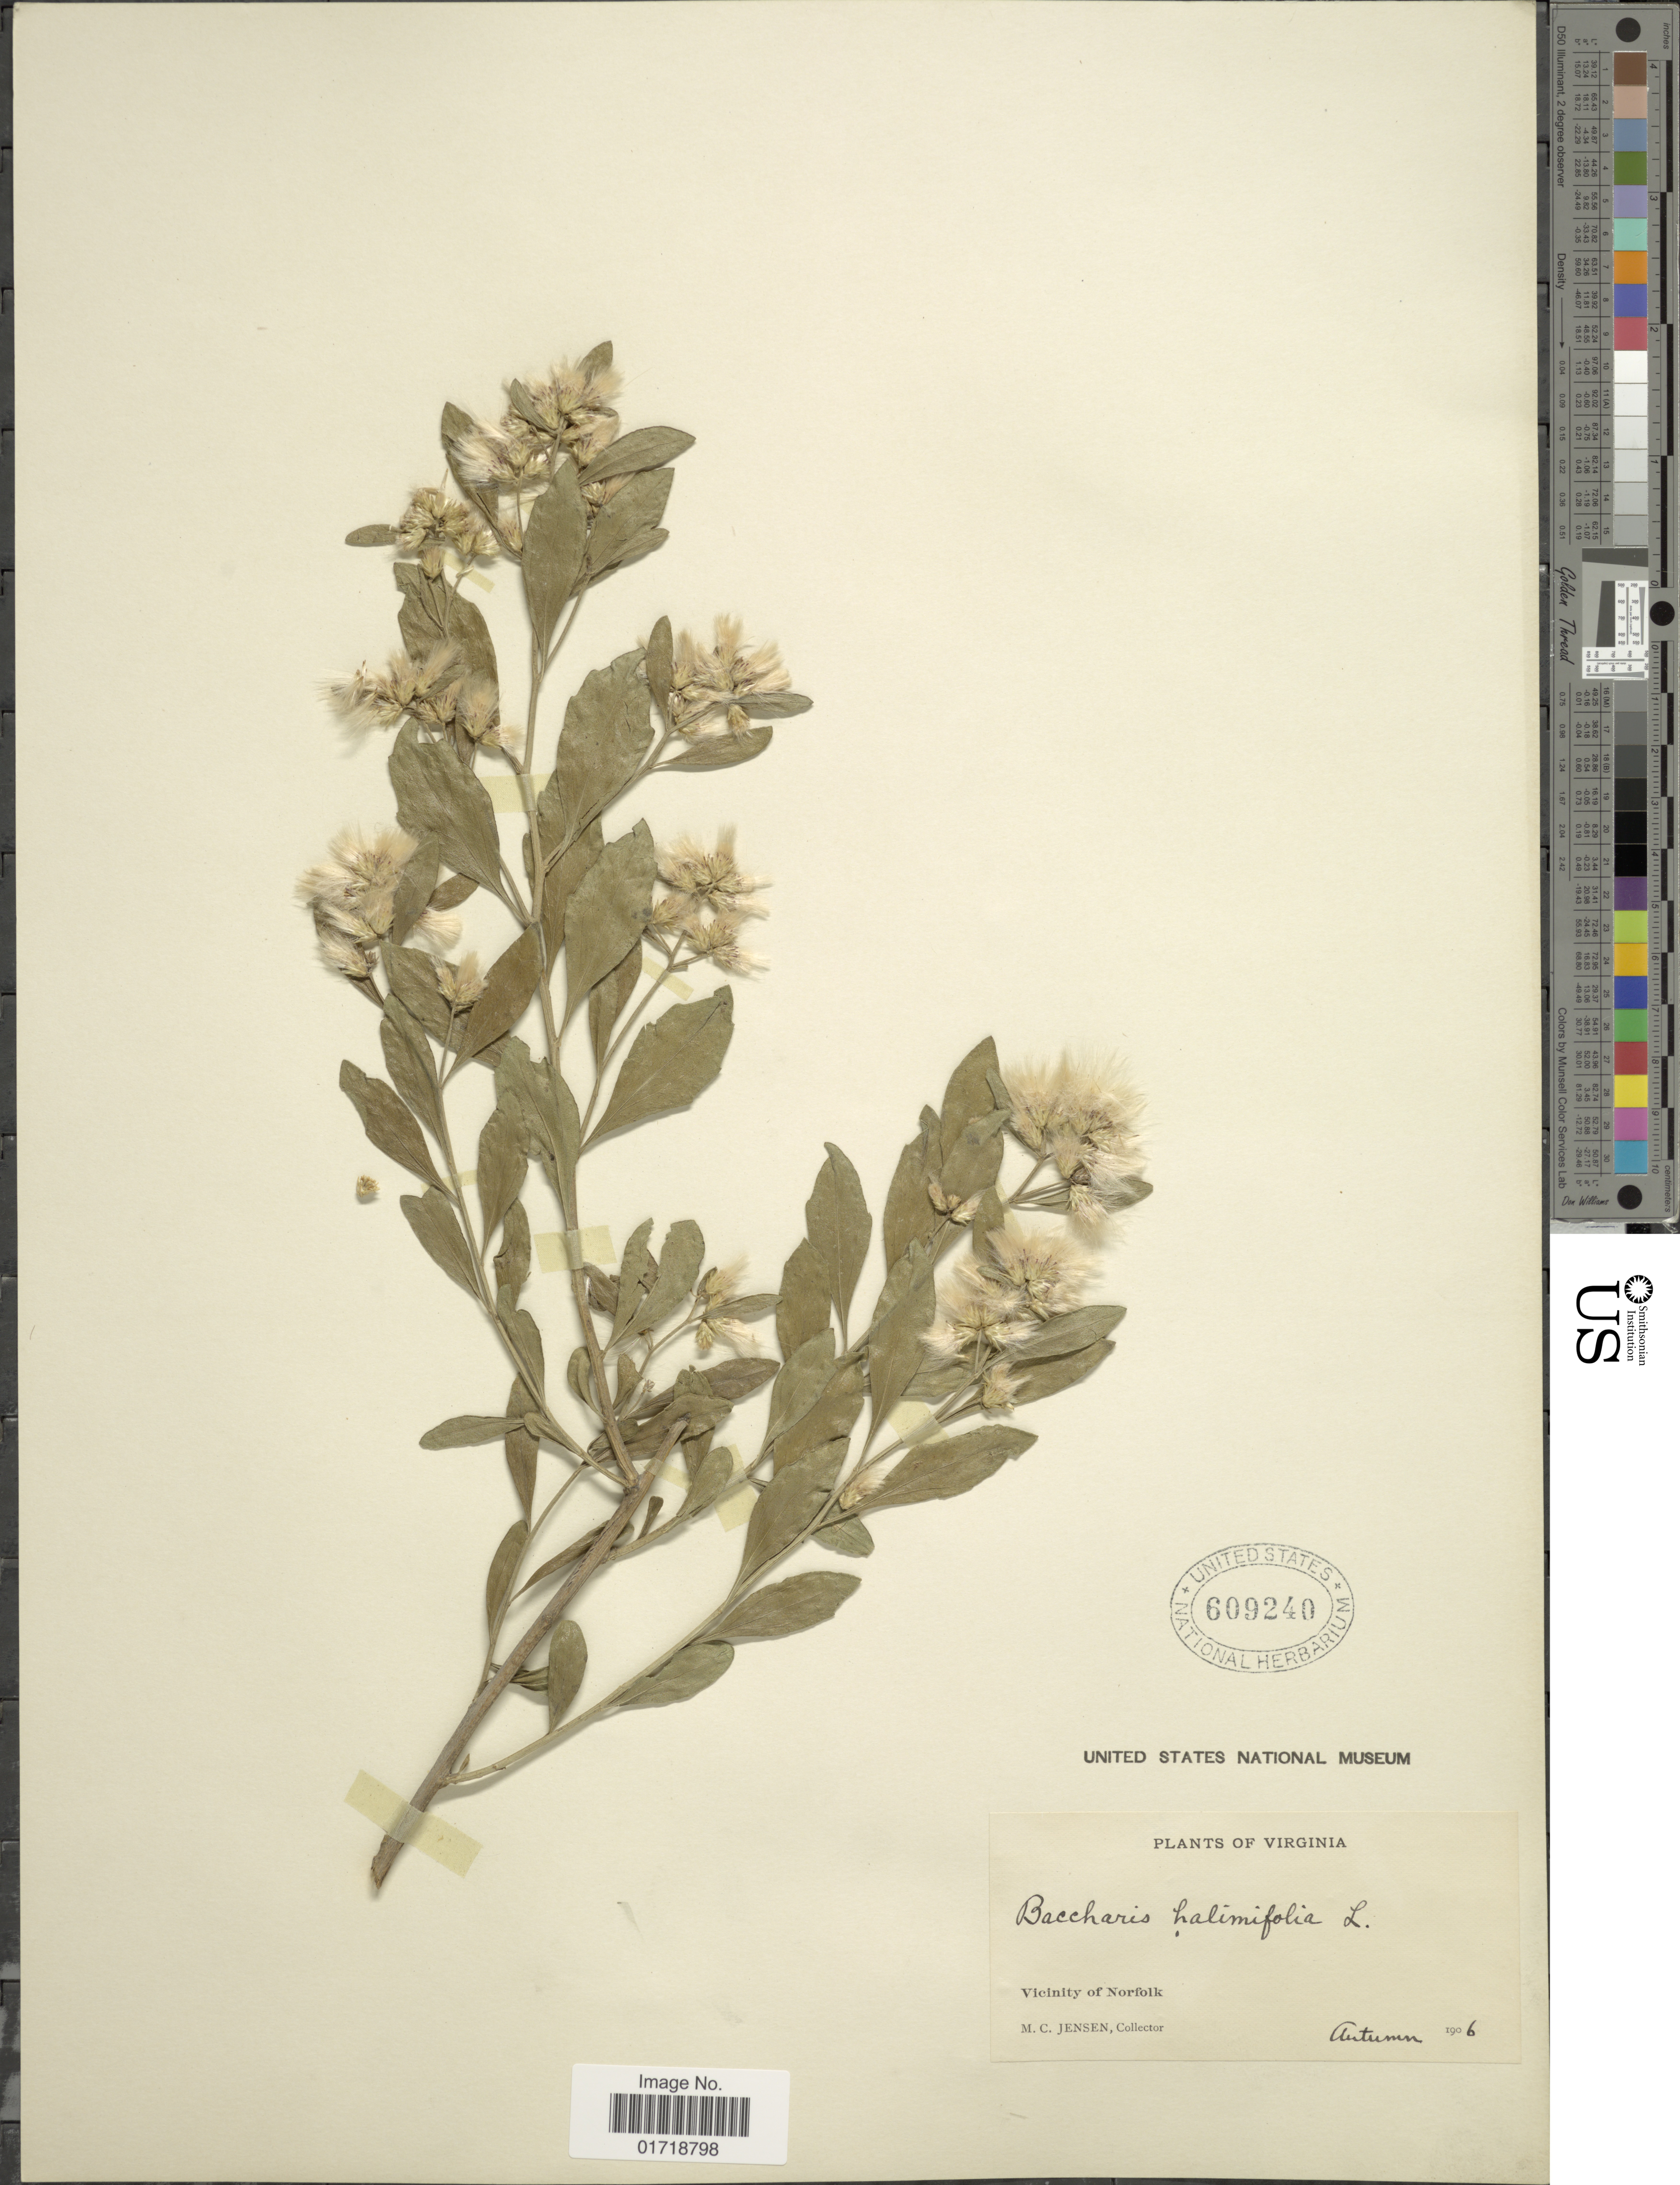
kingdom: Plantae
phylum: Tracheophyta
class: Magnoliopsida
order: Asterales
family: Asteraceae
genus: Baccharis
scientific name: Baccharis halimifolia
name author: L.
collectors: M. C. Jensen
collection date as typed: Autumn 1906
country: United States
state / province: Virginia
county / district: City of Norfolk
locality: Vicinity of Norfolk.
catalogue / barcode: US 609240